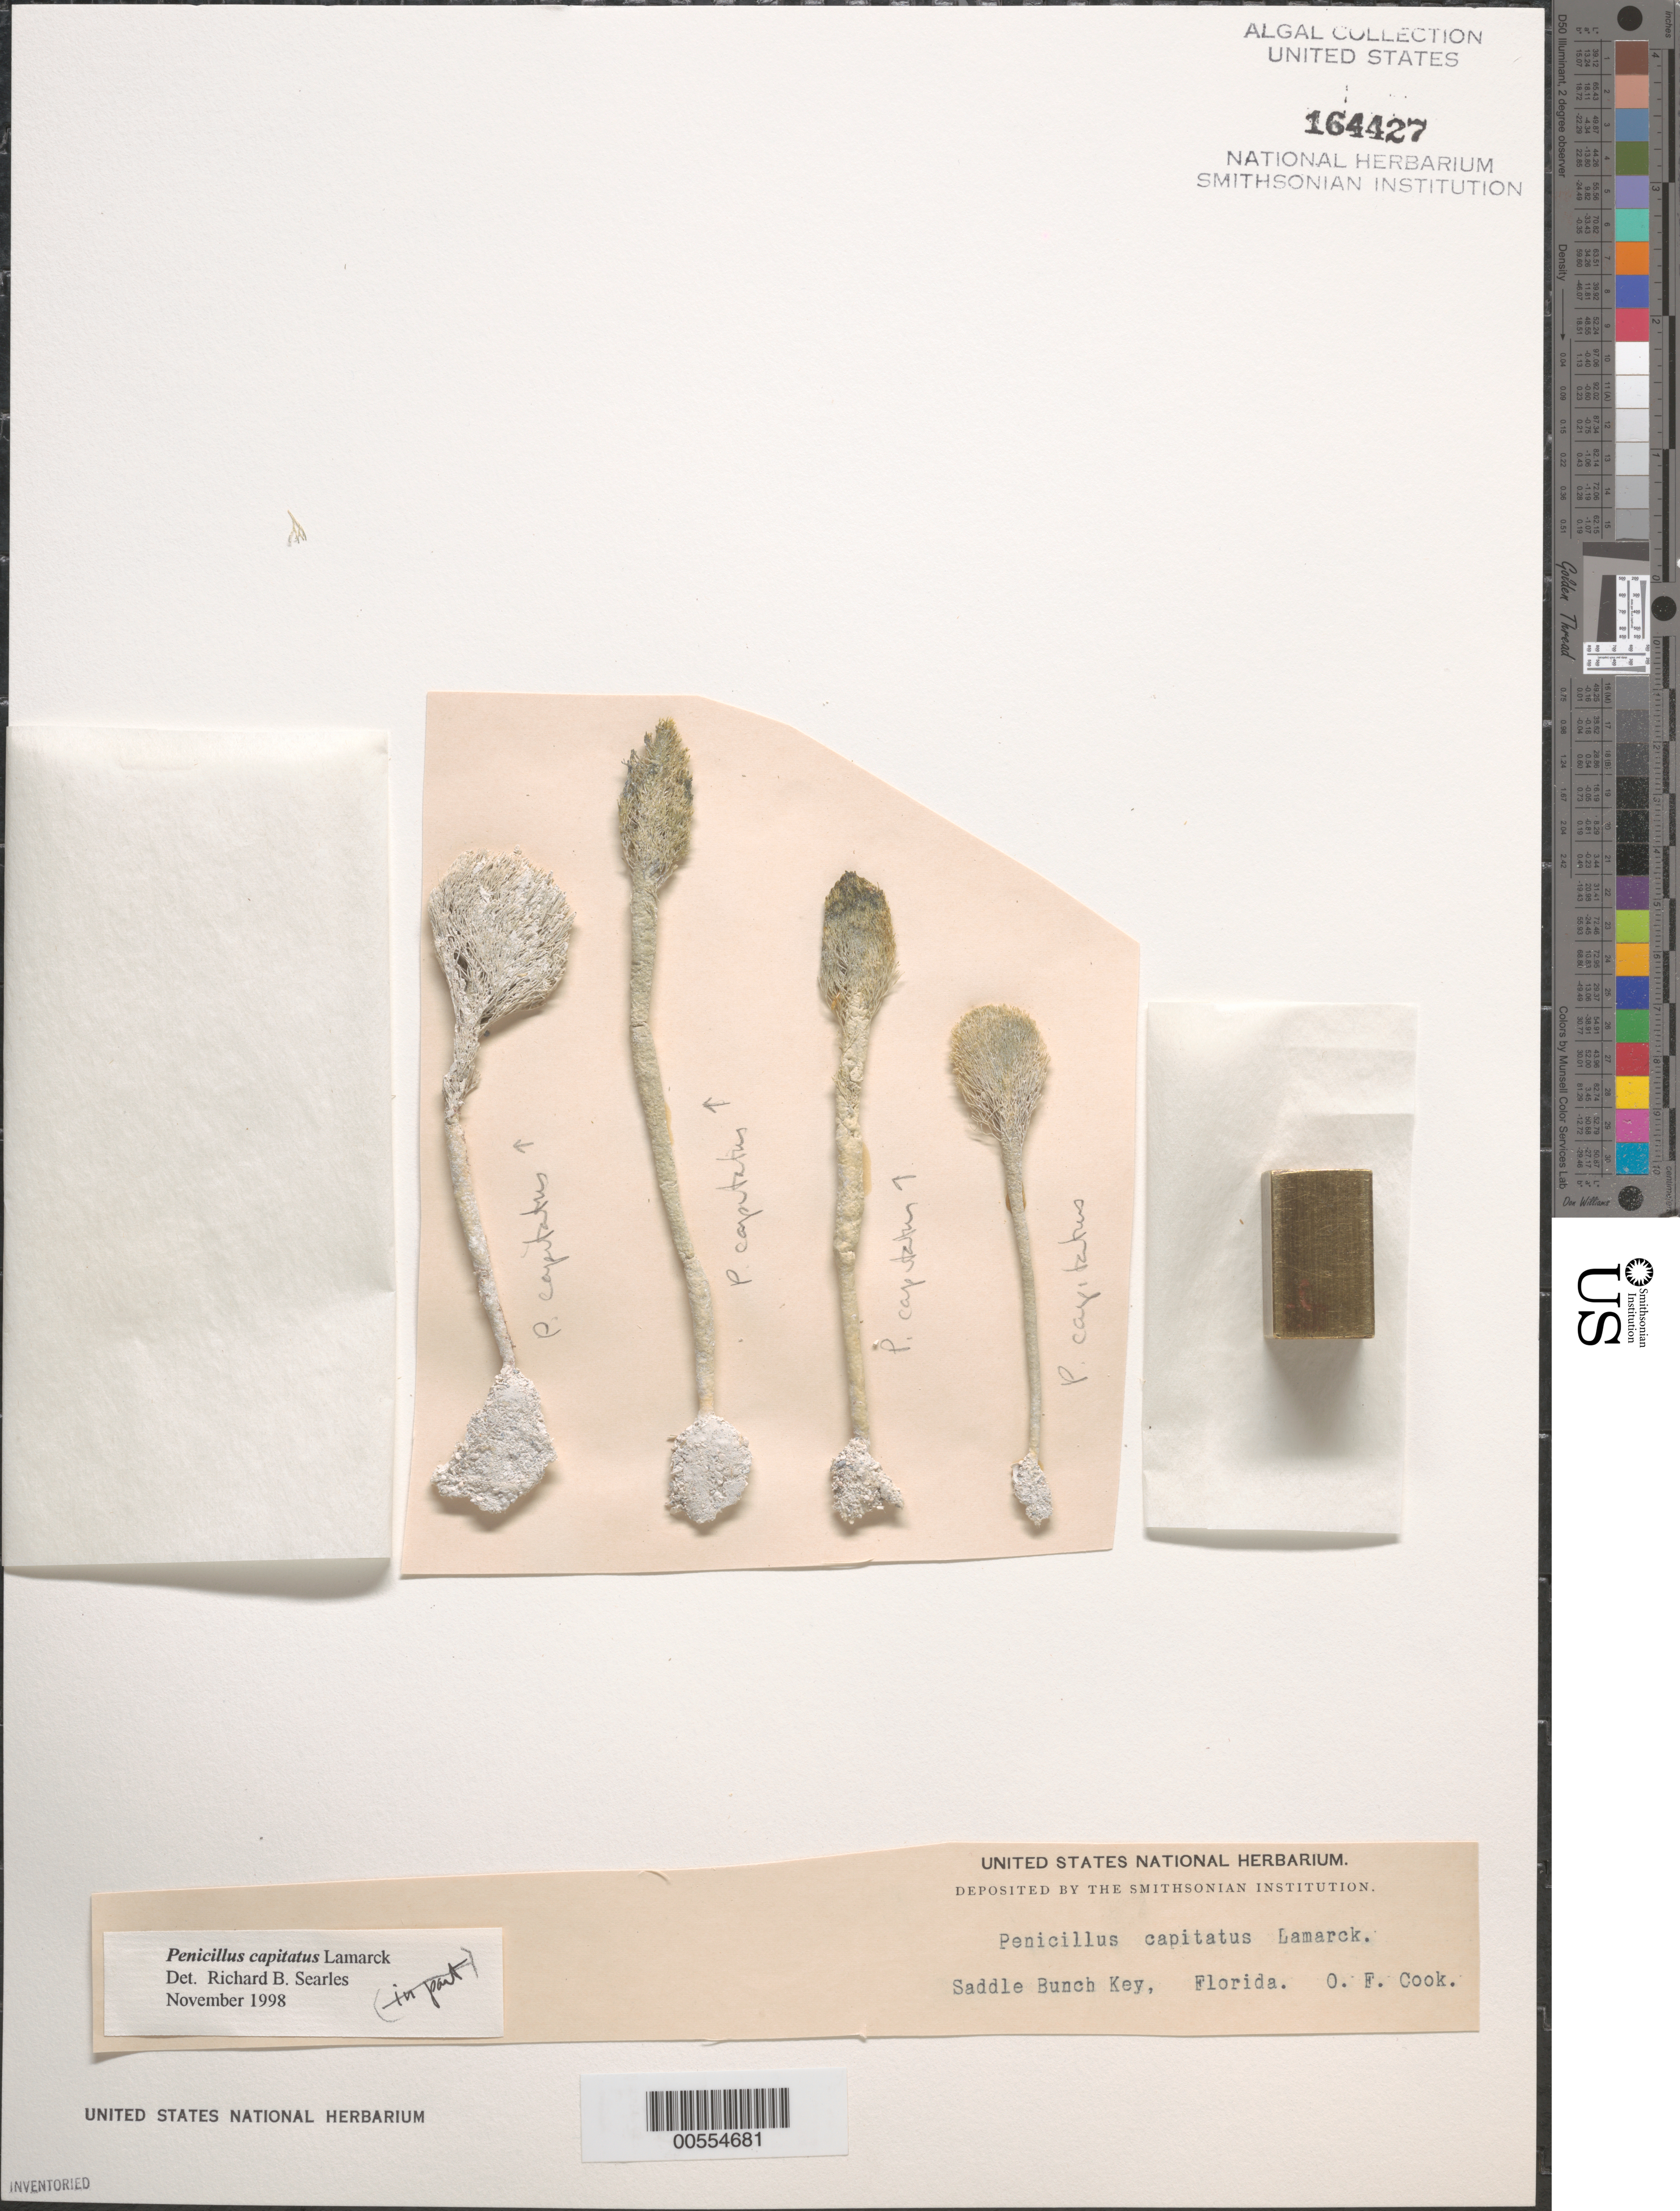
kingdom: Plantae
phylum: Chlorophyta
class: Ulvophyceae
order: Bryopsidales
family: Udoteaceae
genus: Penicillus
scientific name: Penicillus capitatus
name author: Lam.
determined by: Searles, R. B.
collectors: O. F. Cook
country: United States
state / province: Florida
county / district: Monroe County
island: Saddlebunch Keys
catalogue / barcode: US 164427